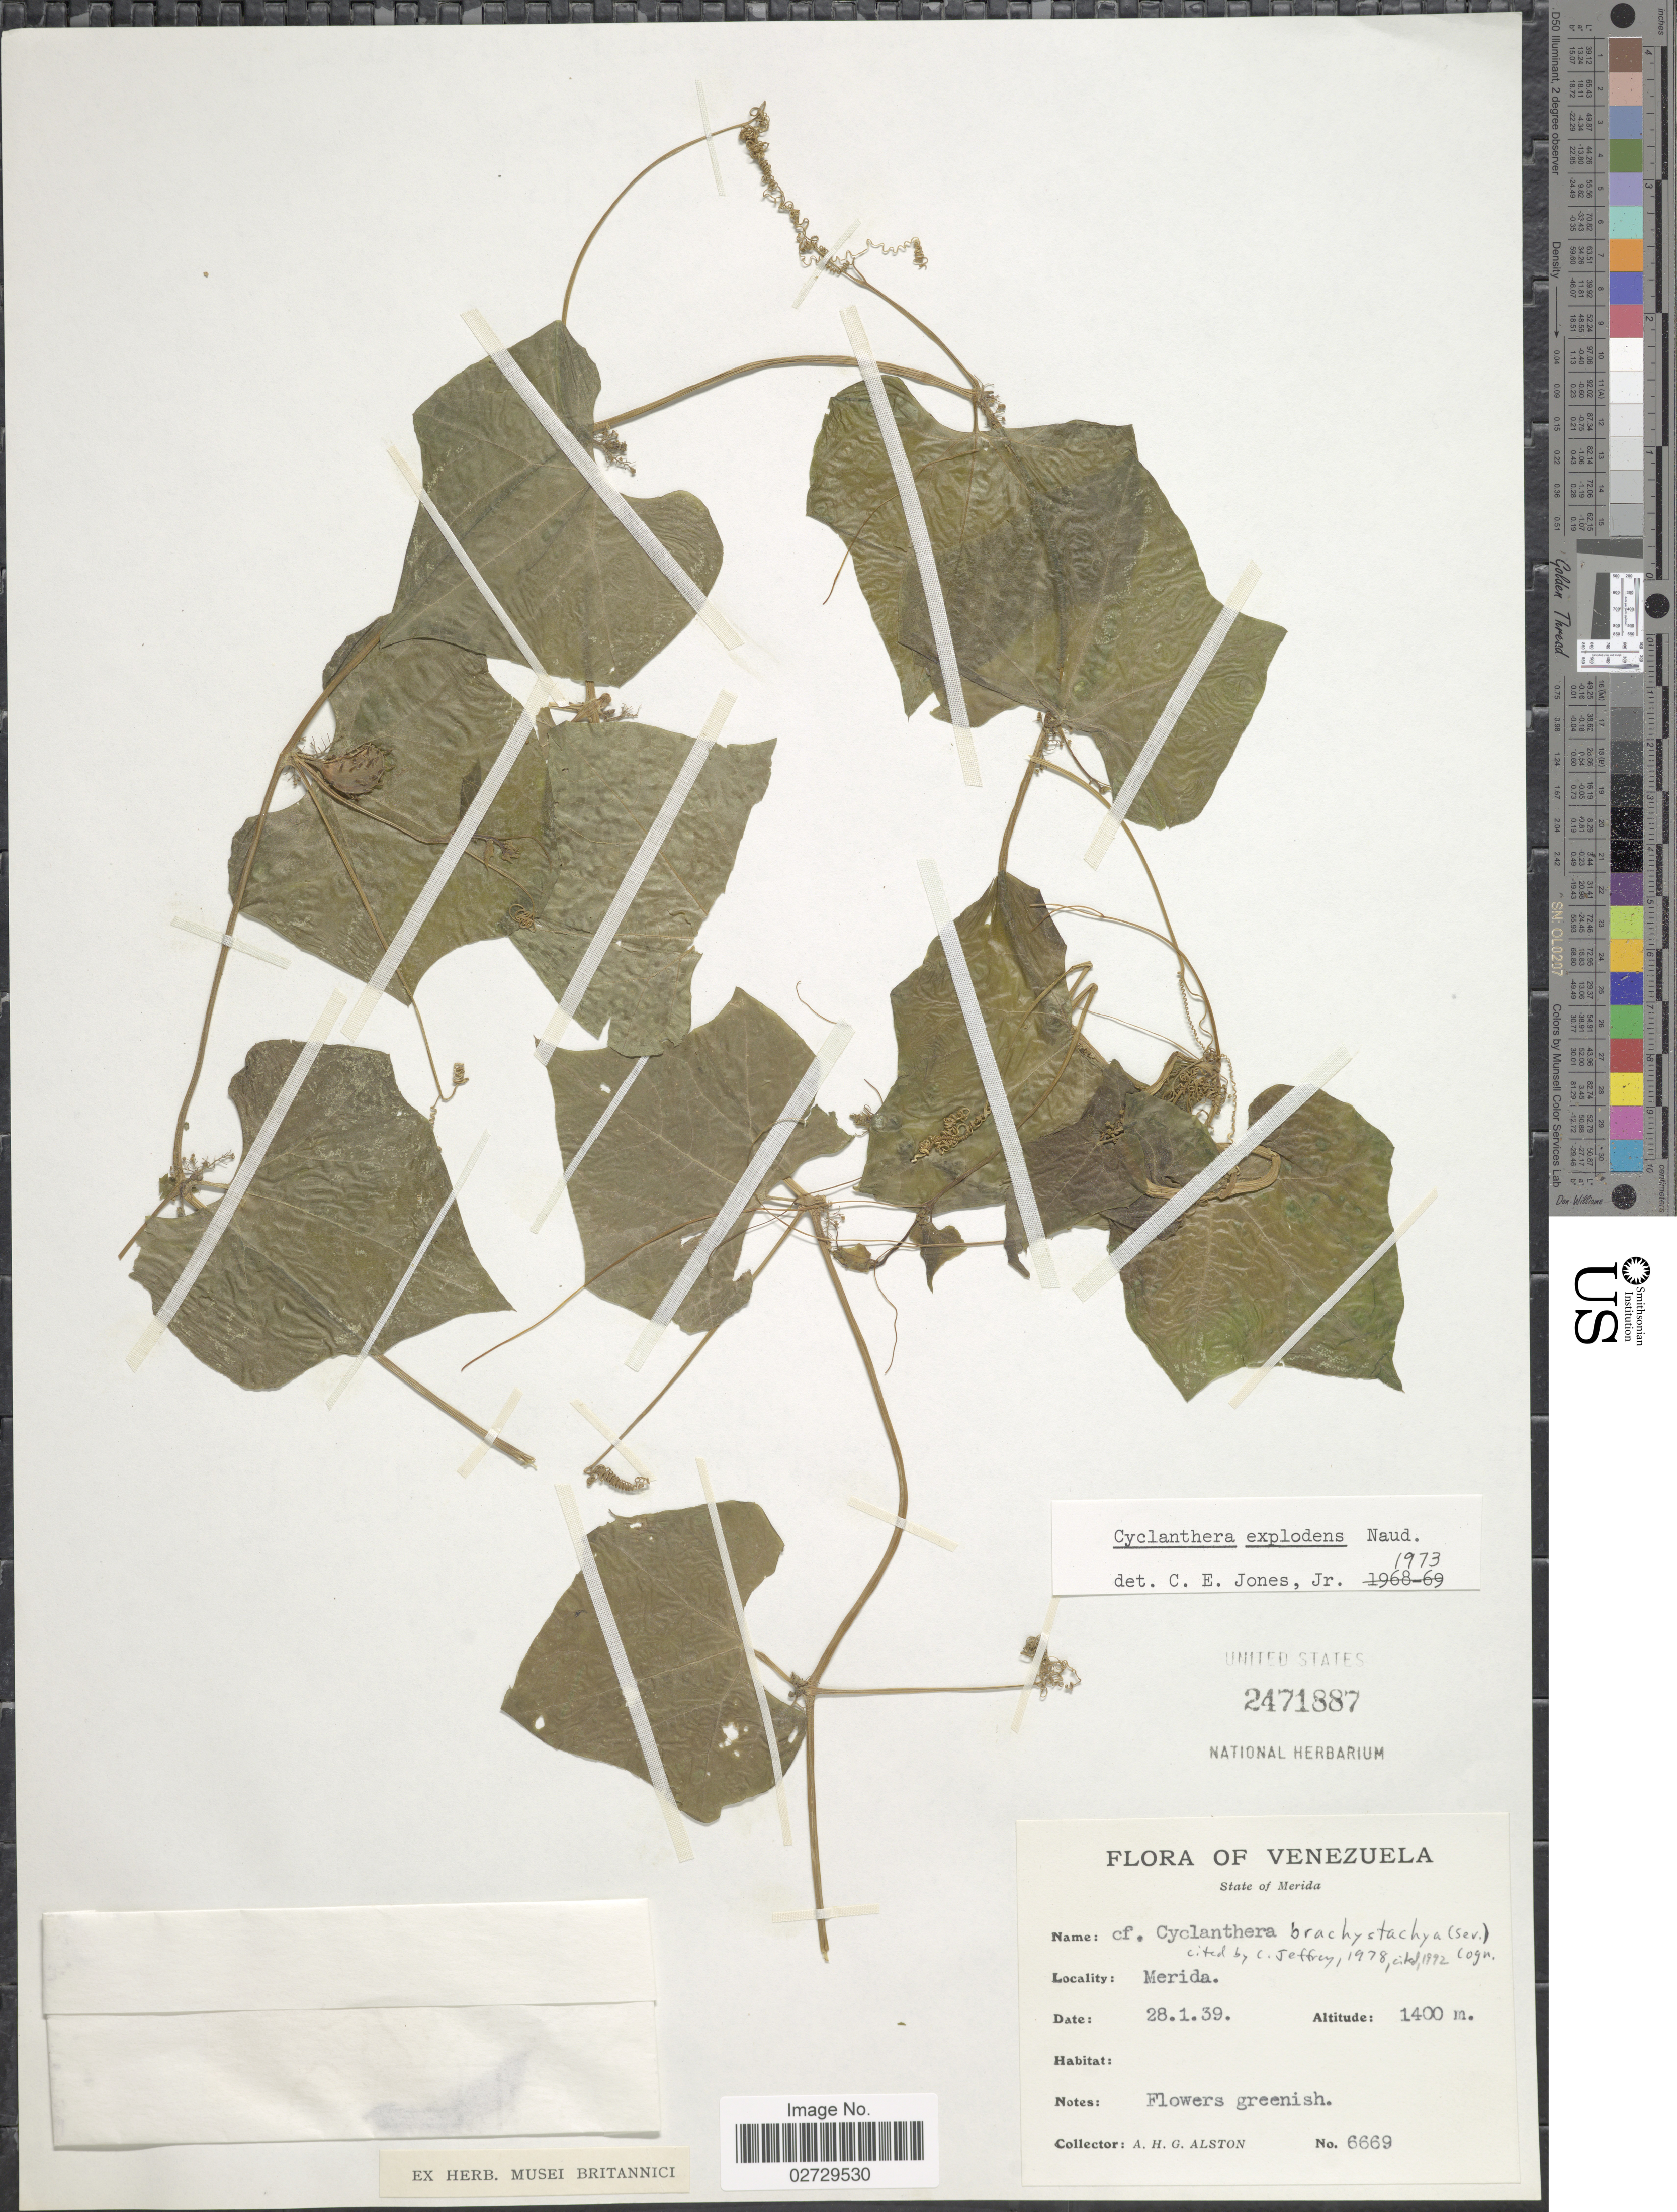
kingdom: Plantae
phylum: Tracheophyta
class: Magnoliopsida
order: Cucurbitales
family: Cucurbitaceae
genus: Cyclanthera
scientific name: Cyclanthera brachystachya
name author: (DC.) Cogn.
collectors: A. H. Alston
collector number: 6669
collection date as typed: Transcribed d/m/y: 28/1/39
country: Venezuela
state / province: Mérida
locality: Merida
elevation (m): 1400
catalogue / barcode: US 2471887